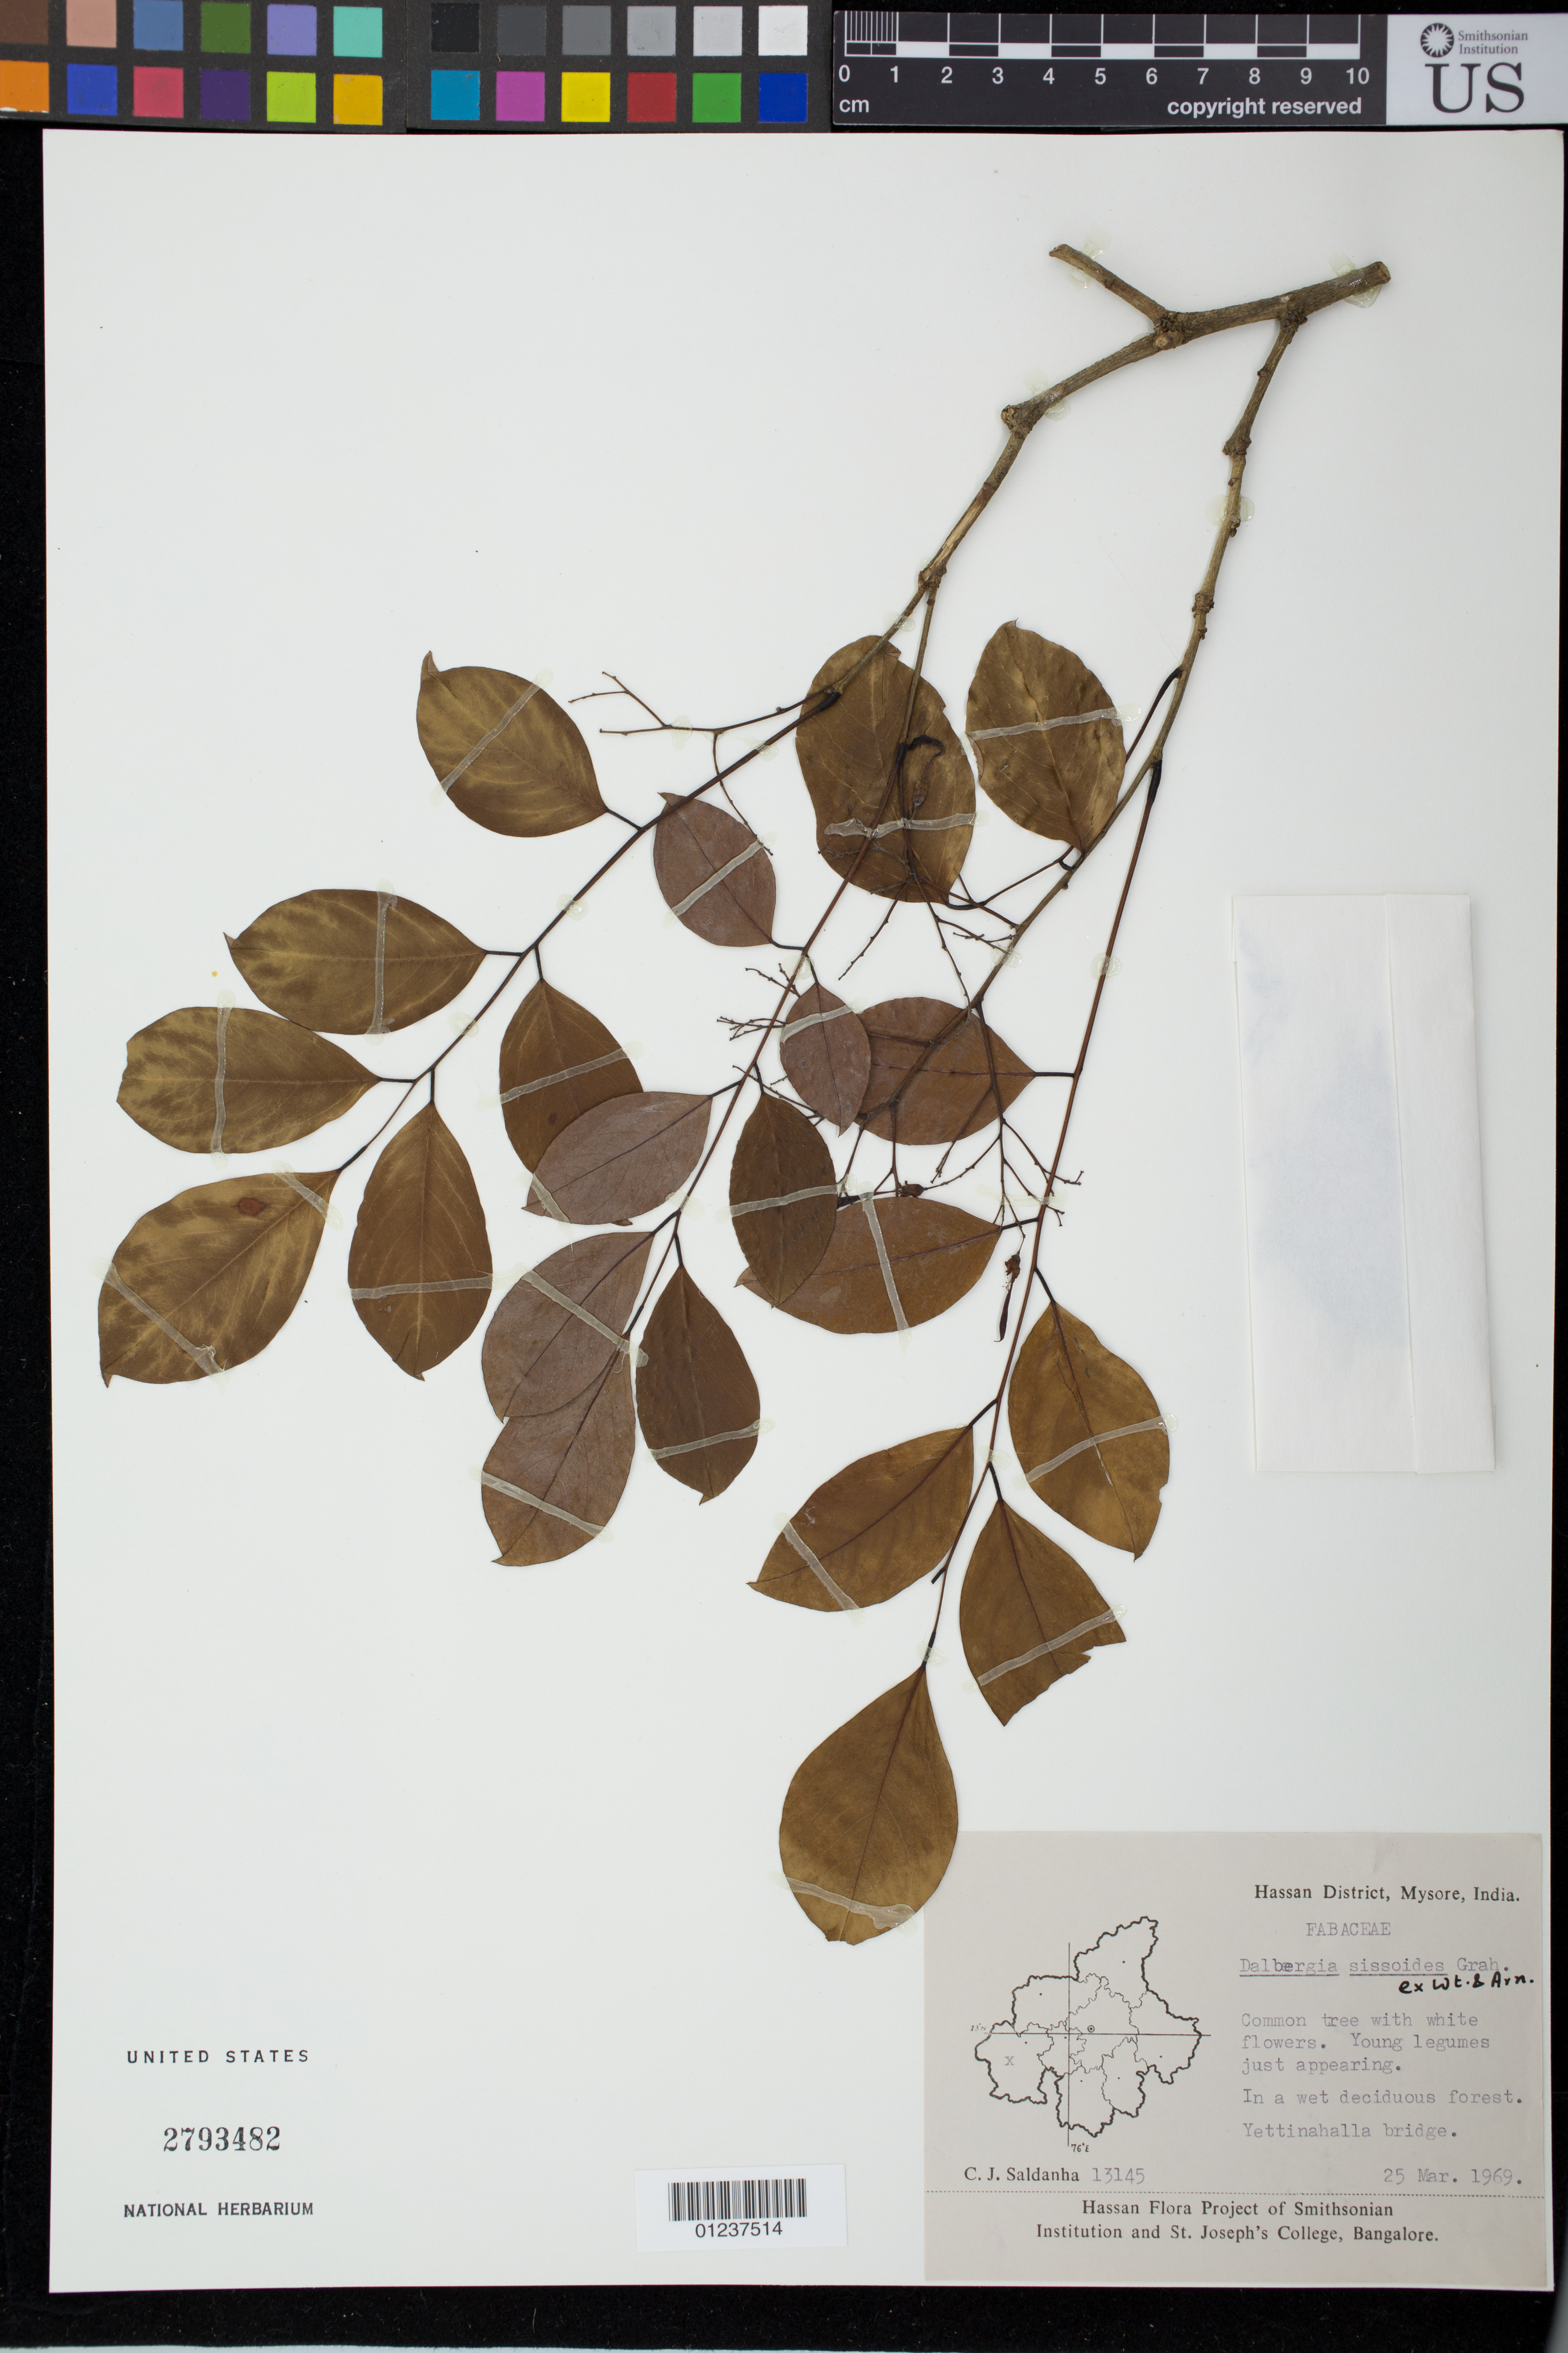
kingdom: Plantae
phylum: Tracheophyta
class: Magnoliopsida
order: Fabales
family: Fabaceae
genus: Dalbergia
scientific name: Dalbergia sissoides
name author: Wight & Arn.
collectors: C. J. Saldanha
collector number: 13145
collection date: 1969-03-25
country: India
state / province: Karnataka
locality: Hassan district. Yettinahalla bridge. Mysore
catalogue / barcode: US 2793482